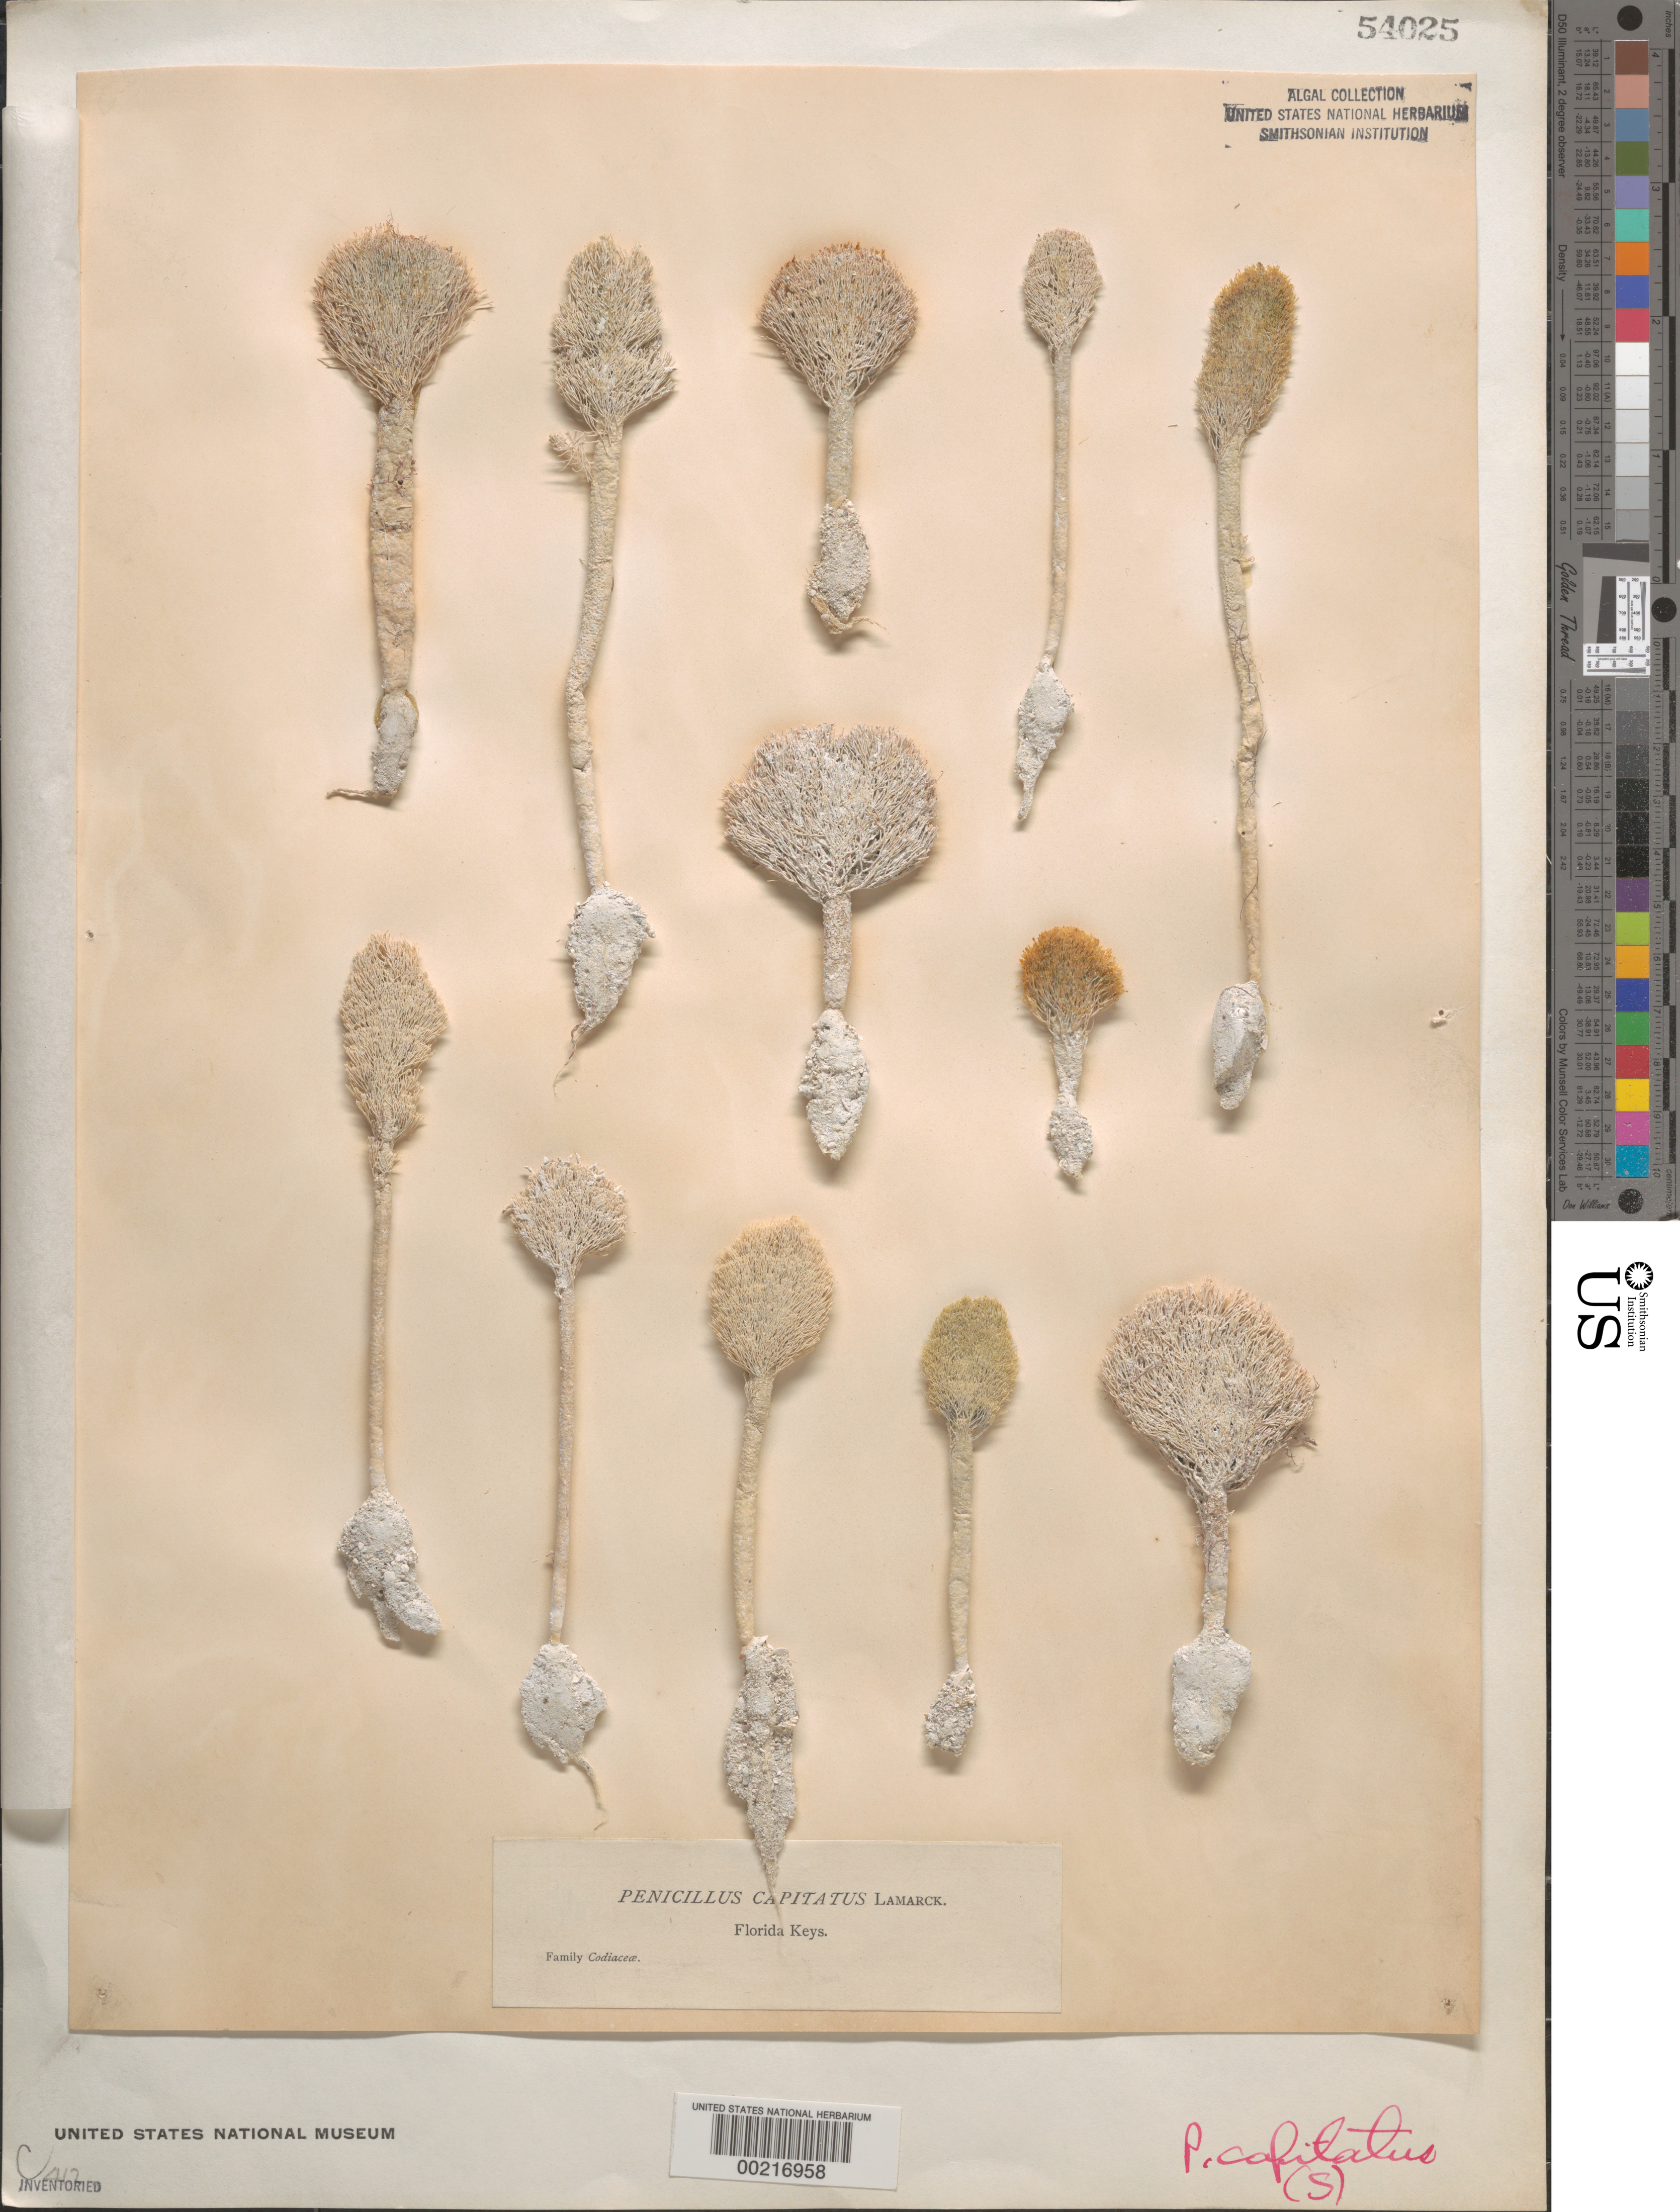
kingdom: Plantae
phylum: Chlorophyta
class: Ulvophyceae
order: Bryopsidales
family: Udoteaceae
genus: Penicillus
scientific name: Penicillus capitatus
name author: Lam.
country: United States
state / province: Florida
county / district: Monroe County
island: Florida Keys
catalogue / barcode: US 54025